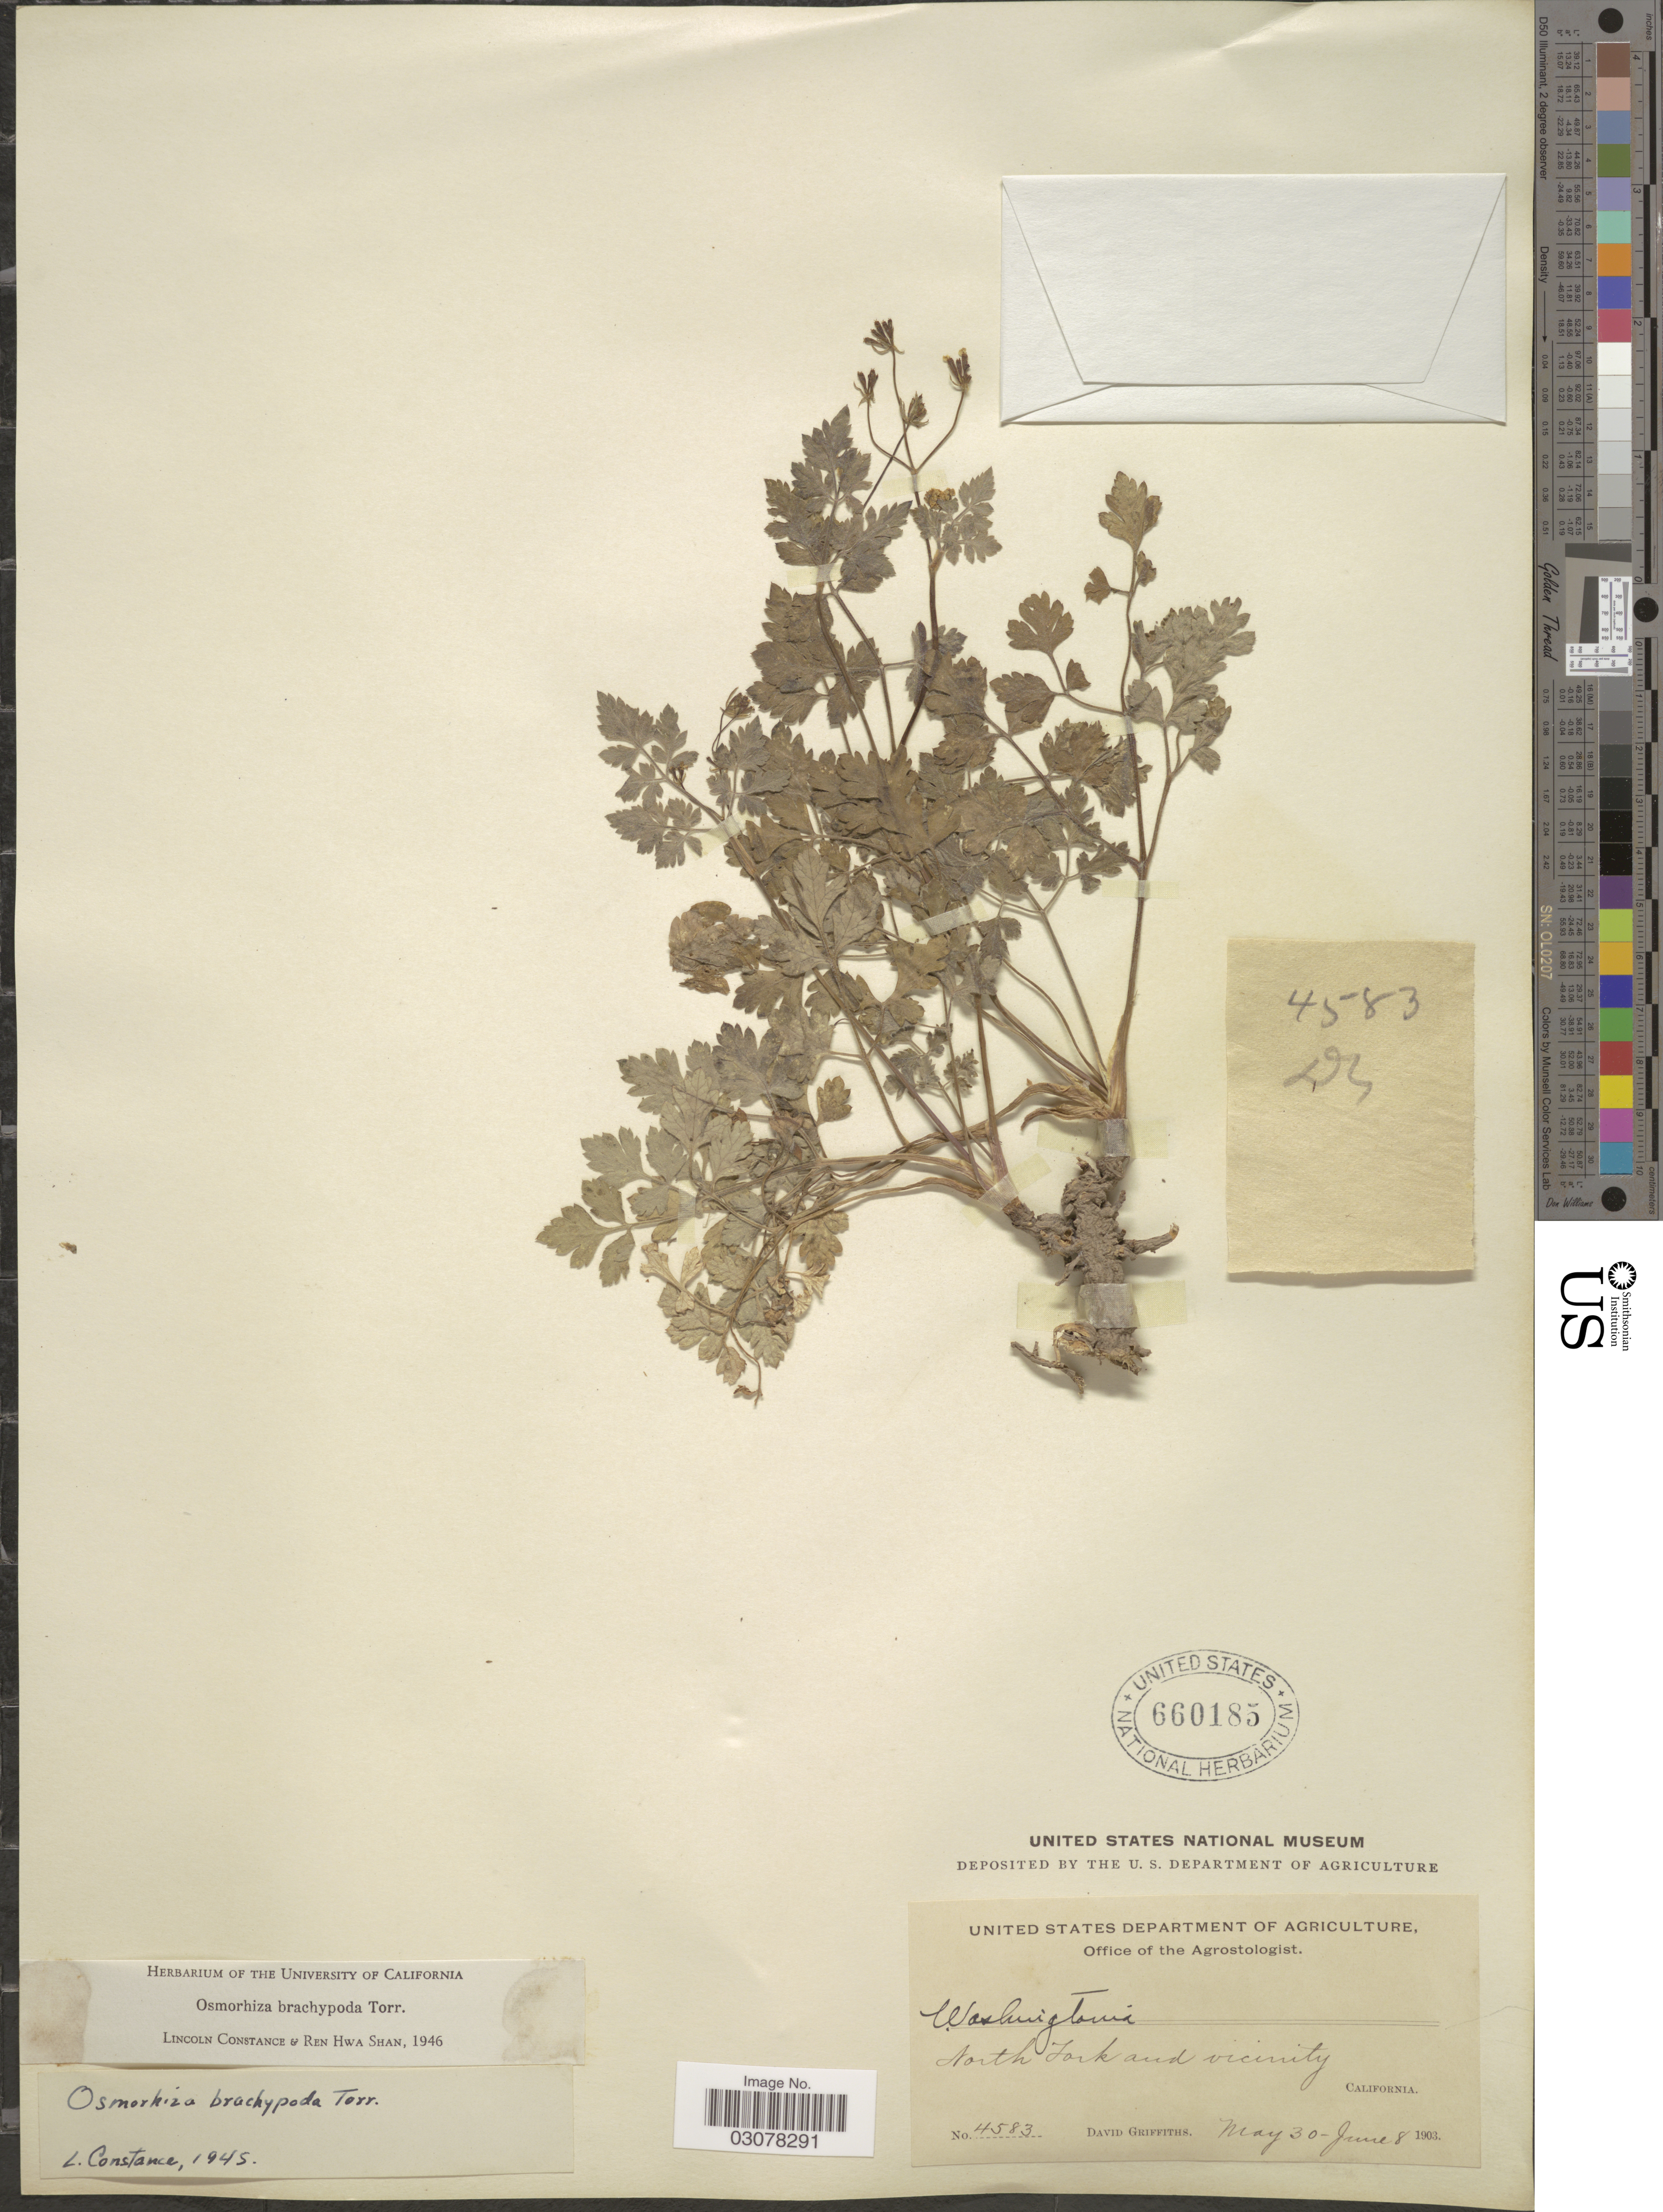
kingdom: Plantae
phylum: Tracheophyta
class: Magnoliopsida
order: Apiales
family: Apiaceae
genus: Osmorhiza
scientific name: Osmorhiza brachypoda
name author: Torr. ex Durand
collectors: D. Griffiths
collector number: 4583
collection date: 1903-05-30/1903-06-08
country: United States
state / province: California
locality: North Fork and vicinity.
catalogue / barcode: US 660185